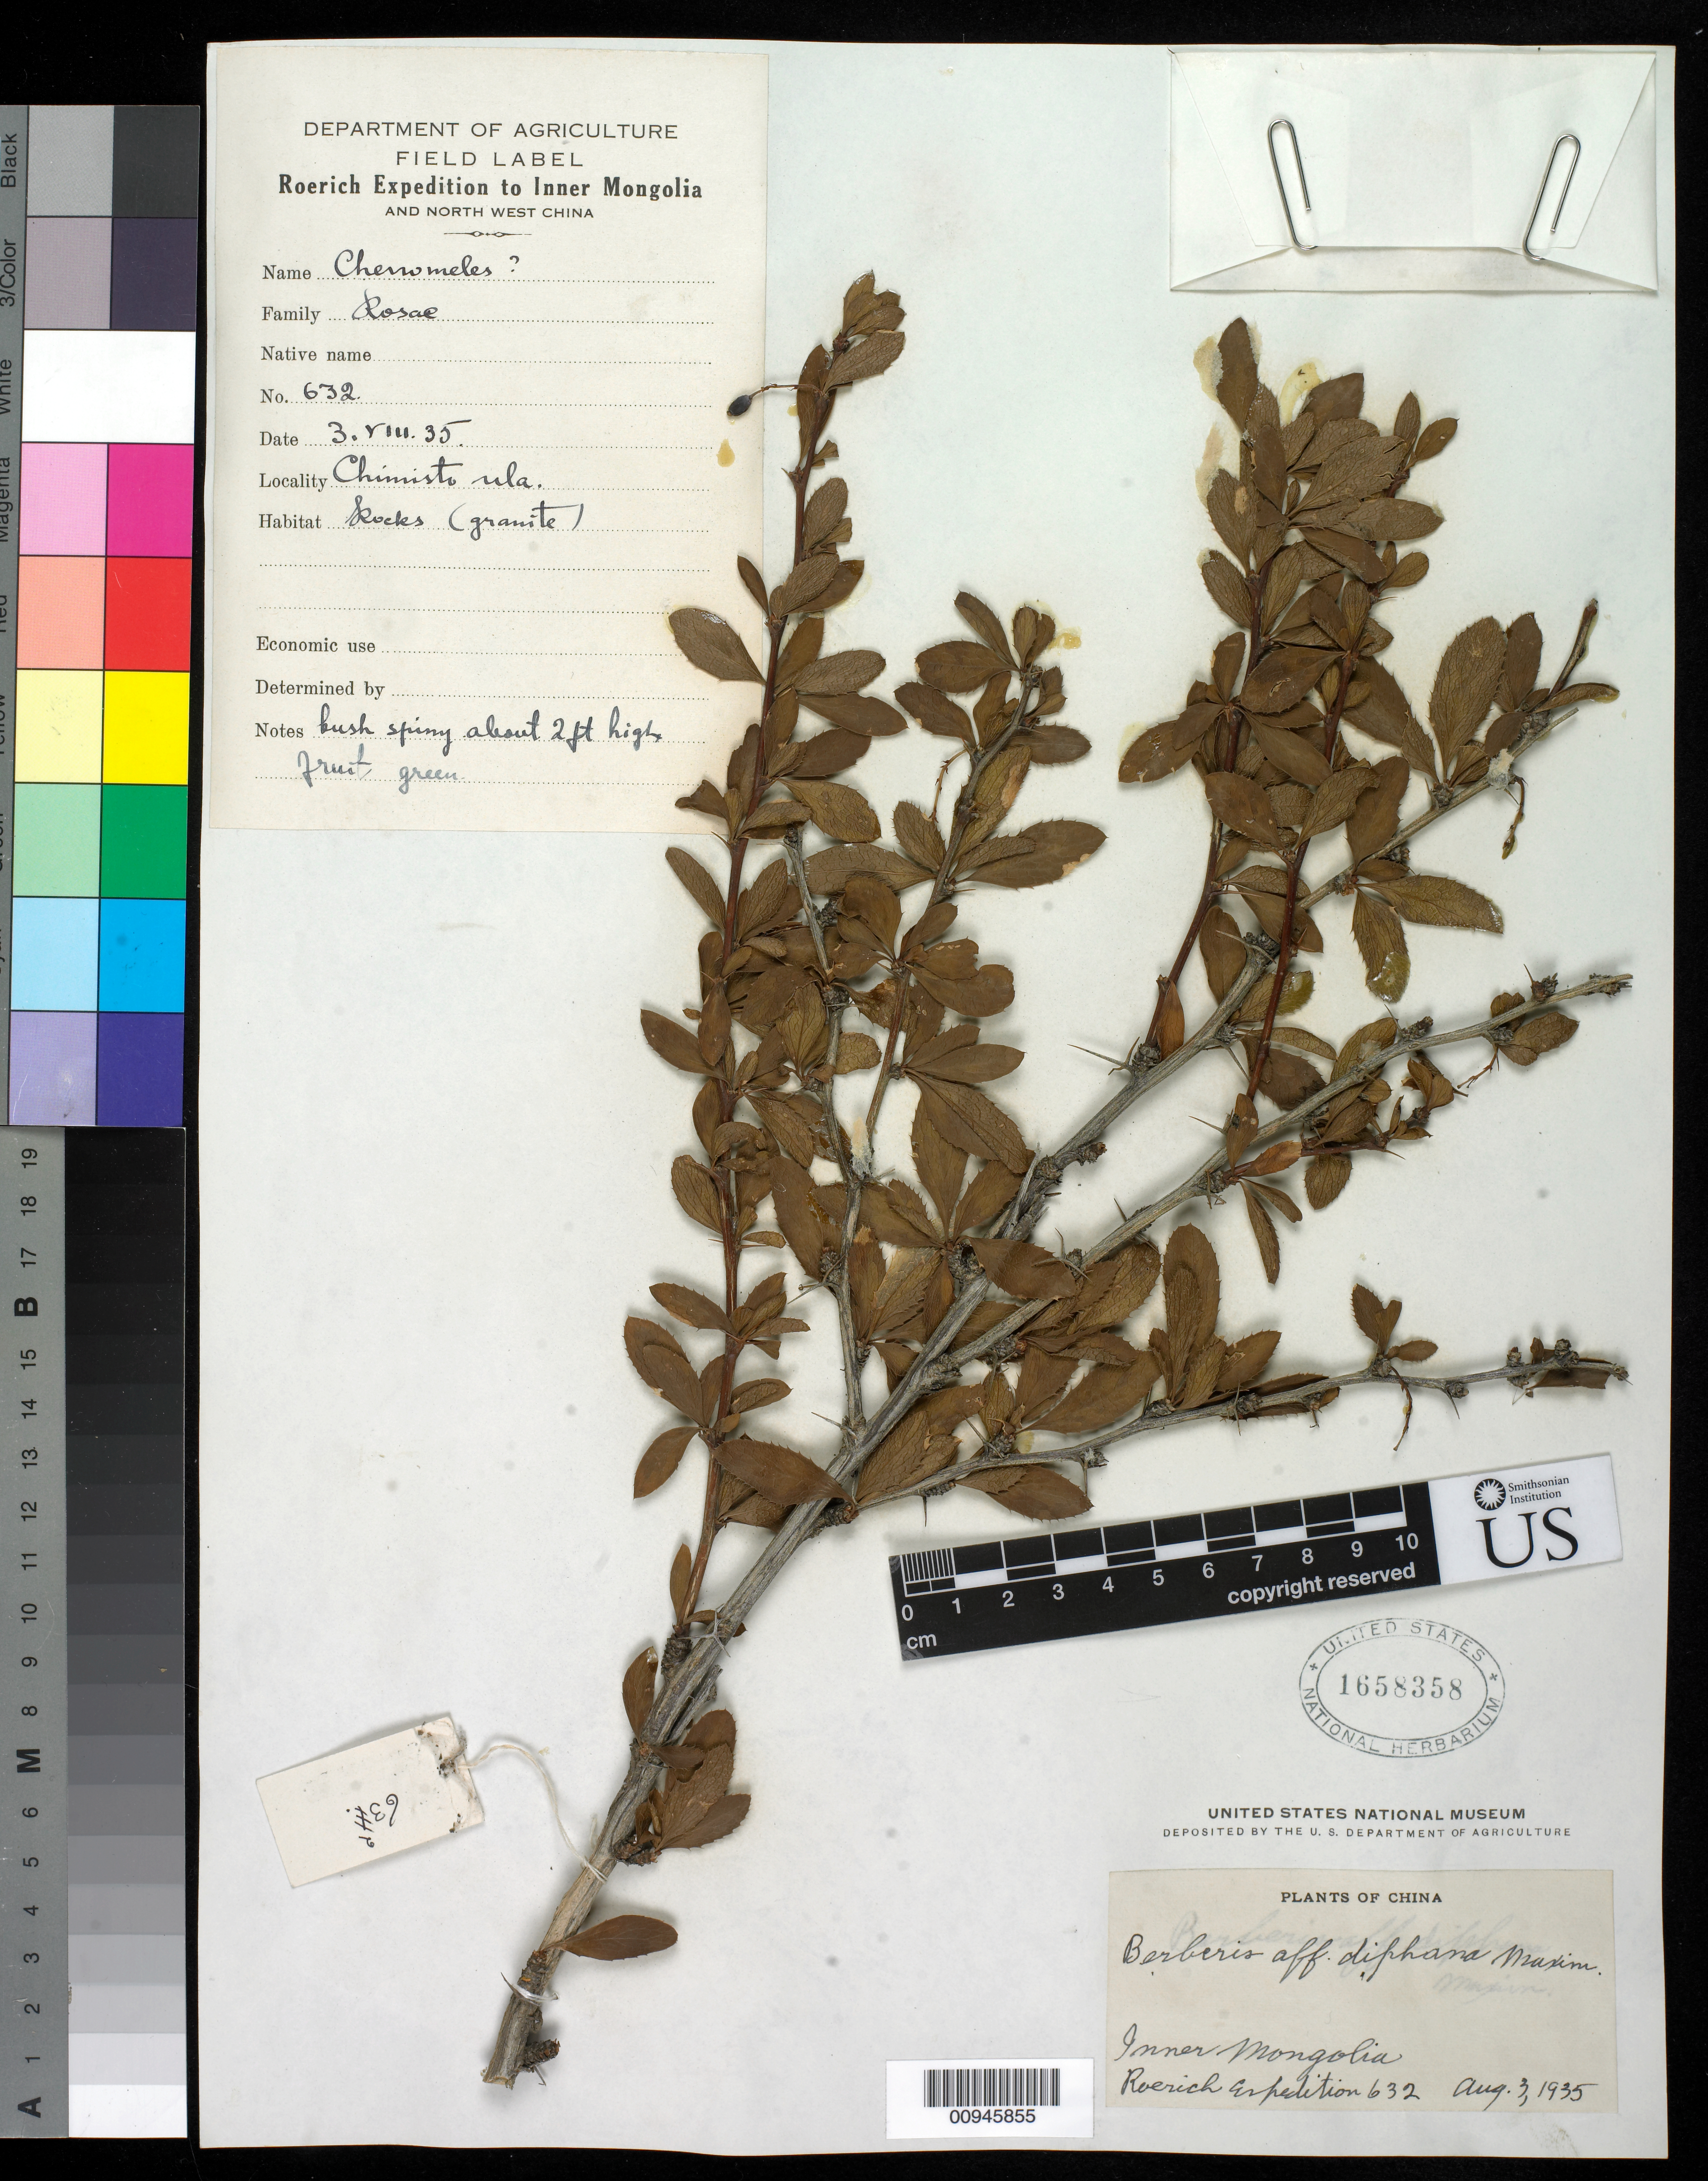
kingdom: Plantae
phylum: Tracheophyta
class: Magnoliopsida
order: Ranunculales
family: Berberidaceae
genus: Berberis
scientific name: Berberis diaphana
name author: Maxim.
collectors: Roerich Expedition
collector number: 632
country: China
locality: Inner Mongolia, Chimisti ula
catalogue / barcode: US 1658358